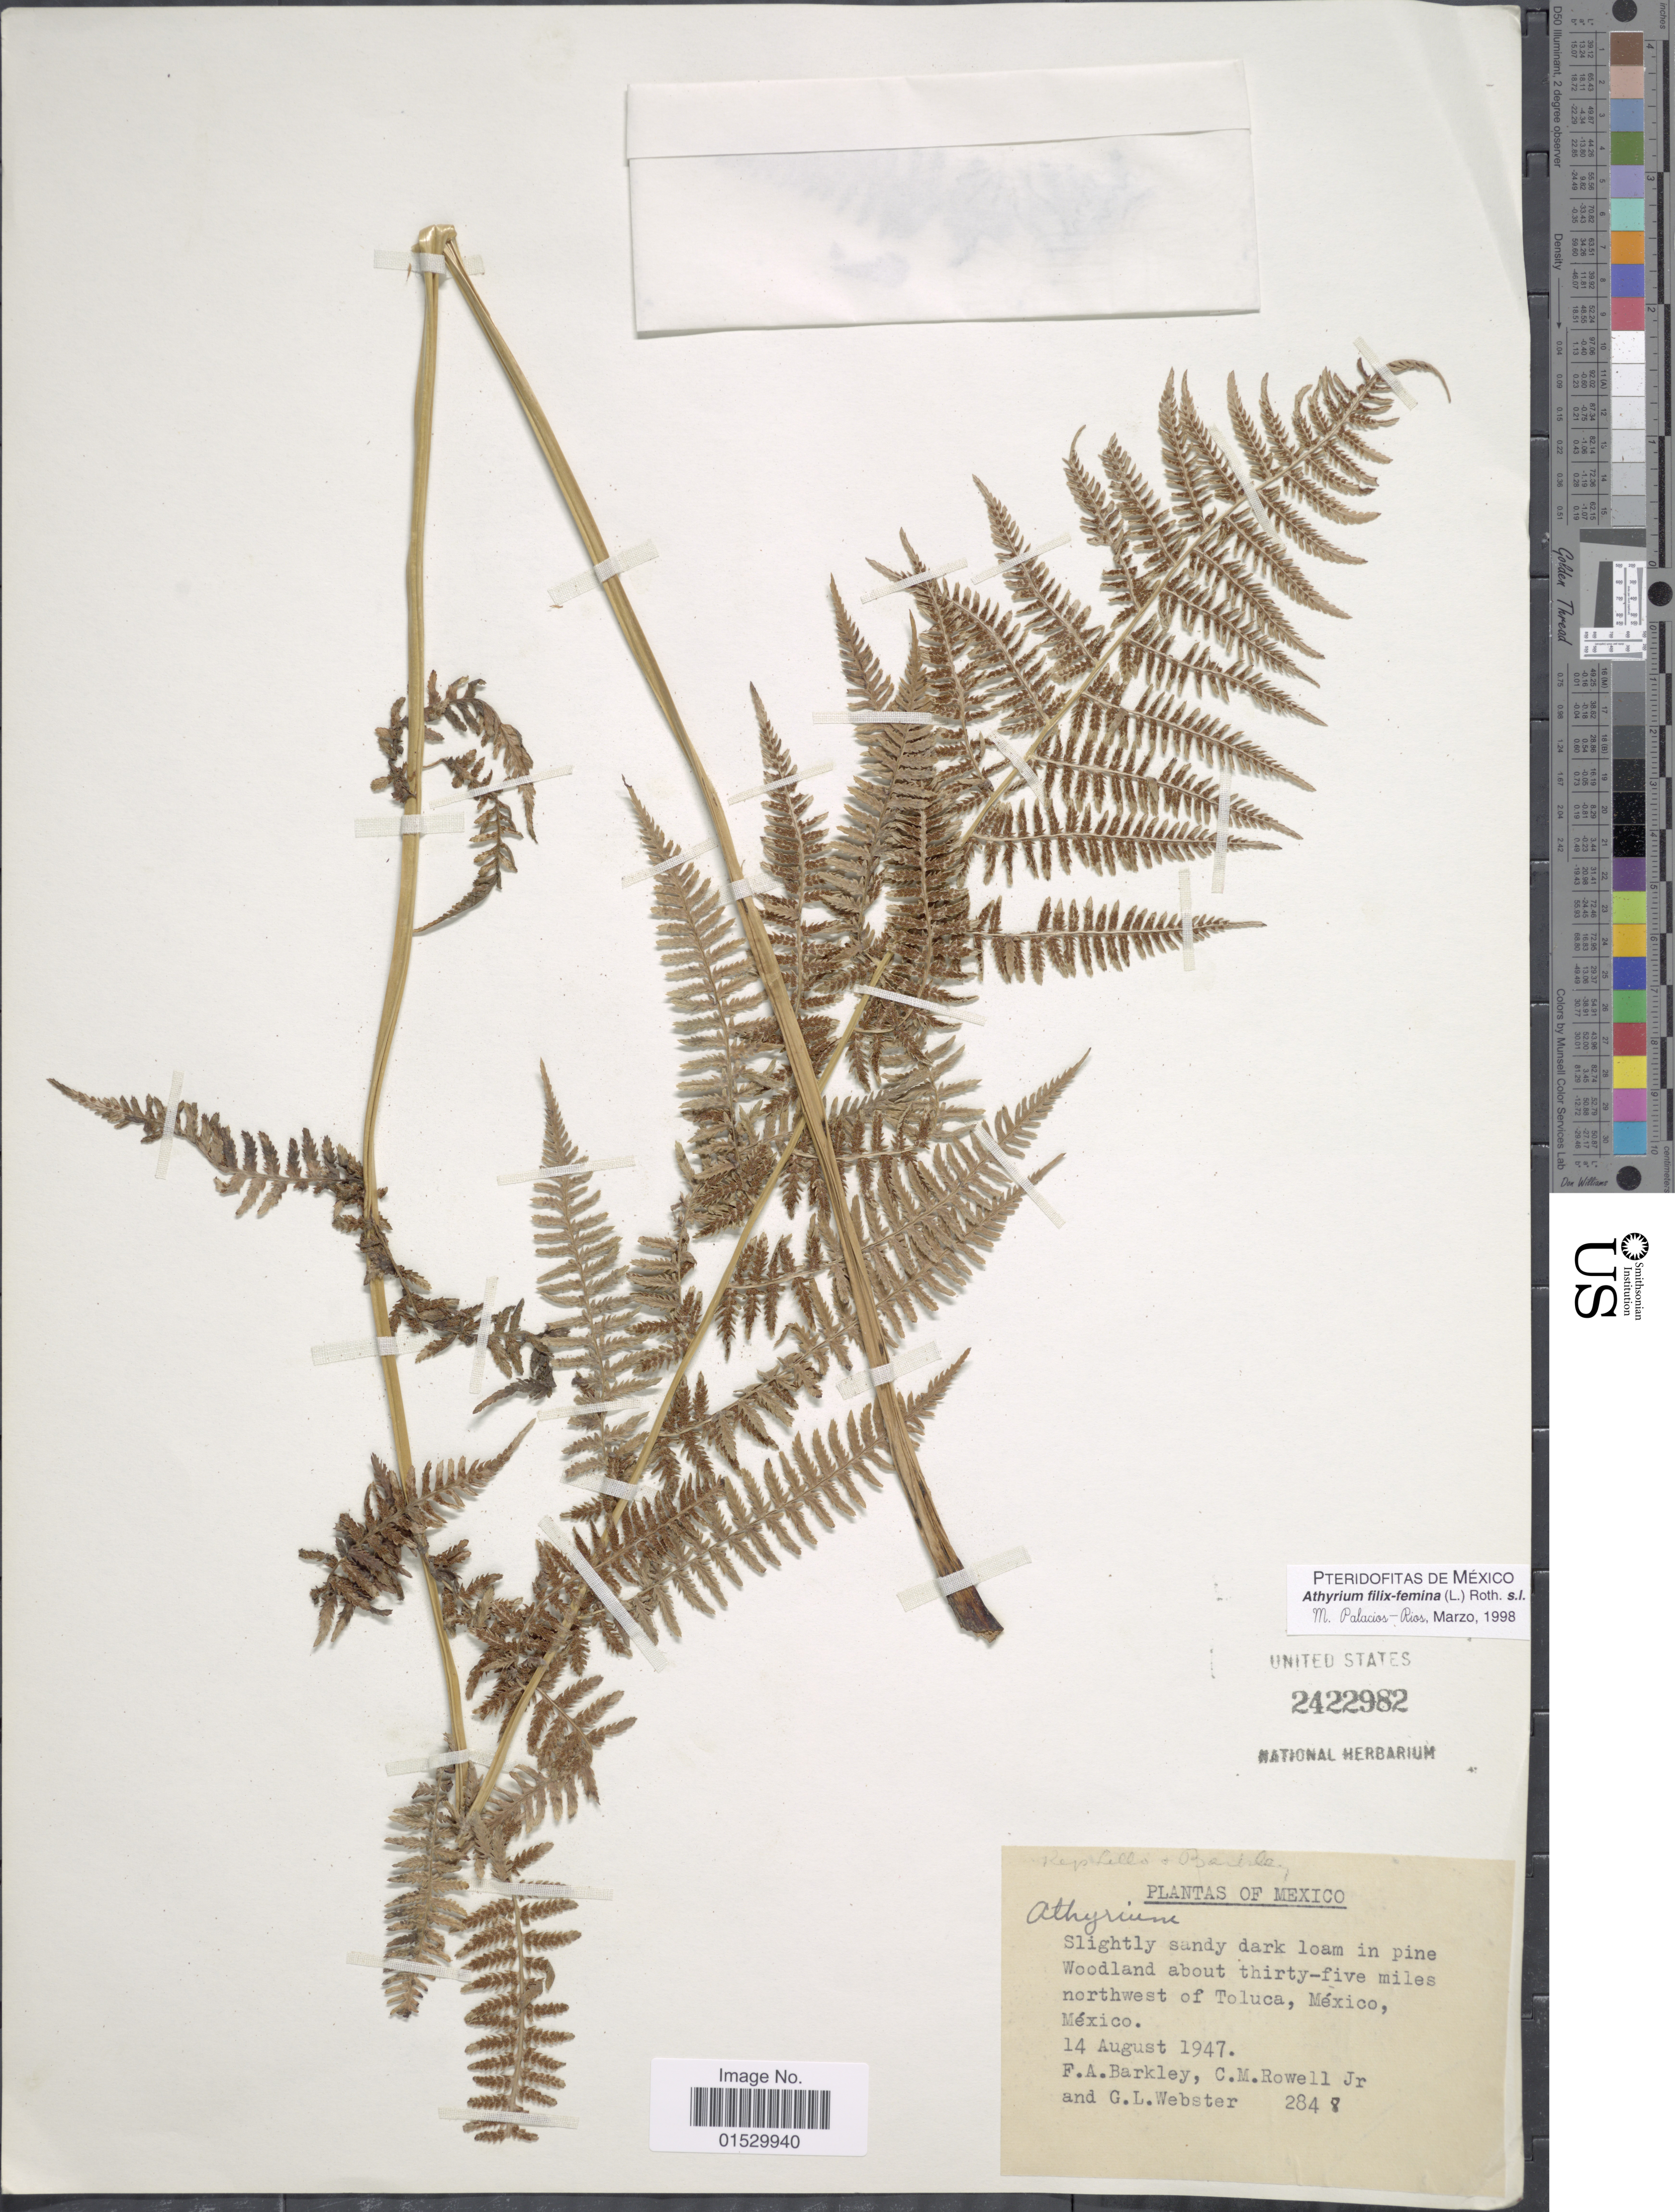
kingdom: Plantae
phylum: Tracheophyta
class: Polypodiopsida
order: Polypodiales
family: Athyriaceae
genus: Athyrium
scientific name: Athyrium bourgeaui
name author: E. Fourn.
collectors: F. A. Barkley, C. M. Rowell & G. L. Webster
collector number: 284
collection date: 1947-08-14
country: Mexico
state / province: México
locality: Slightley sandy dark loam in pine Woodland about thirty-five miles northwest of Toluca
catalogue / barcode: US 2422982